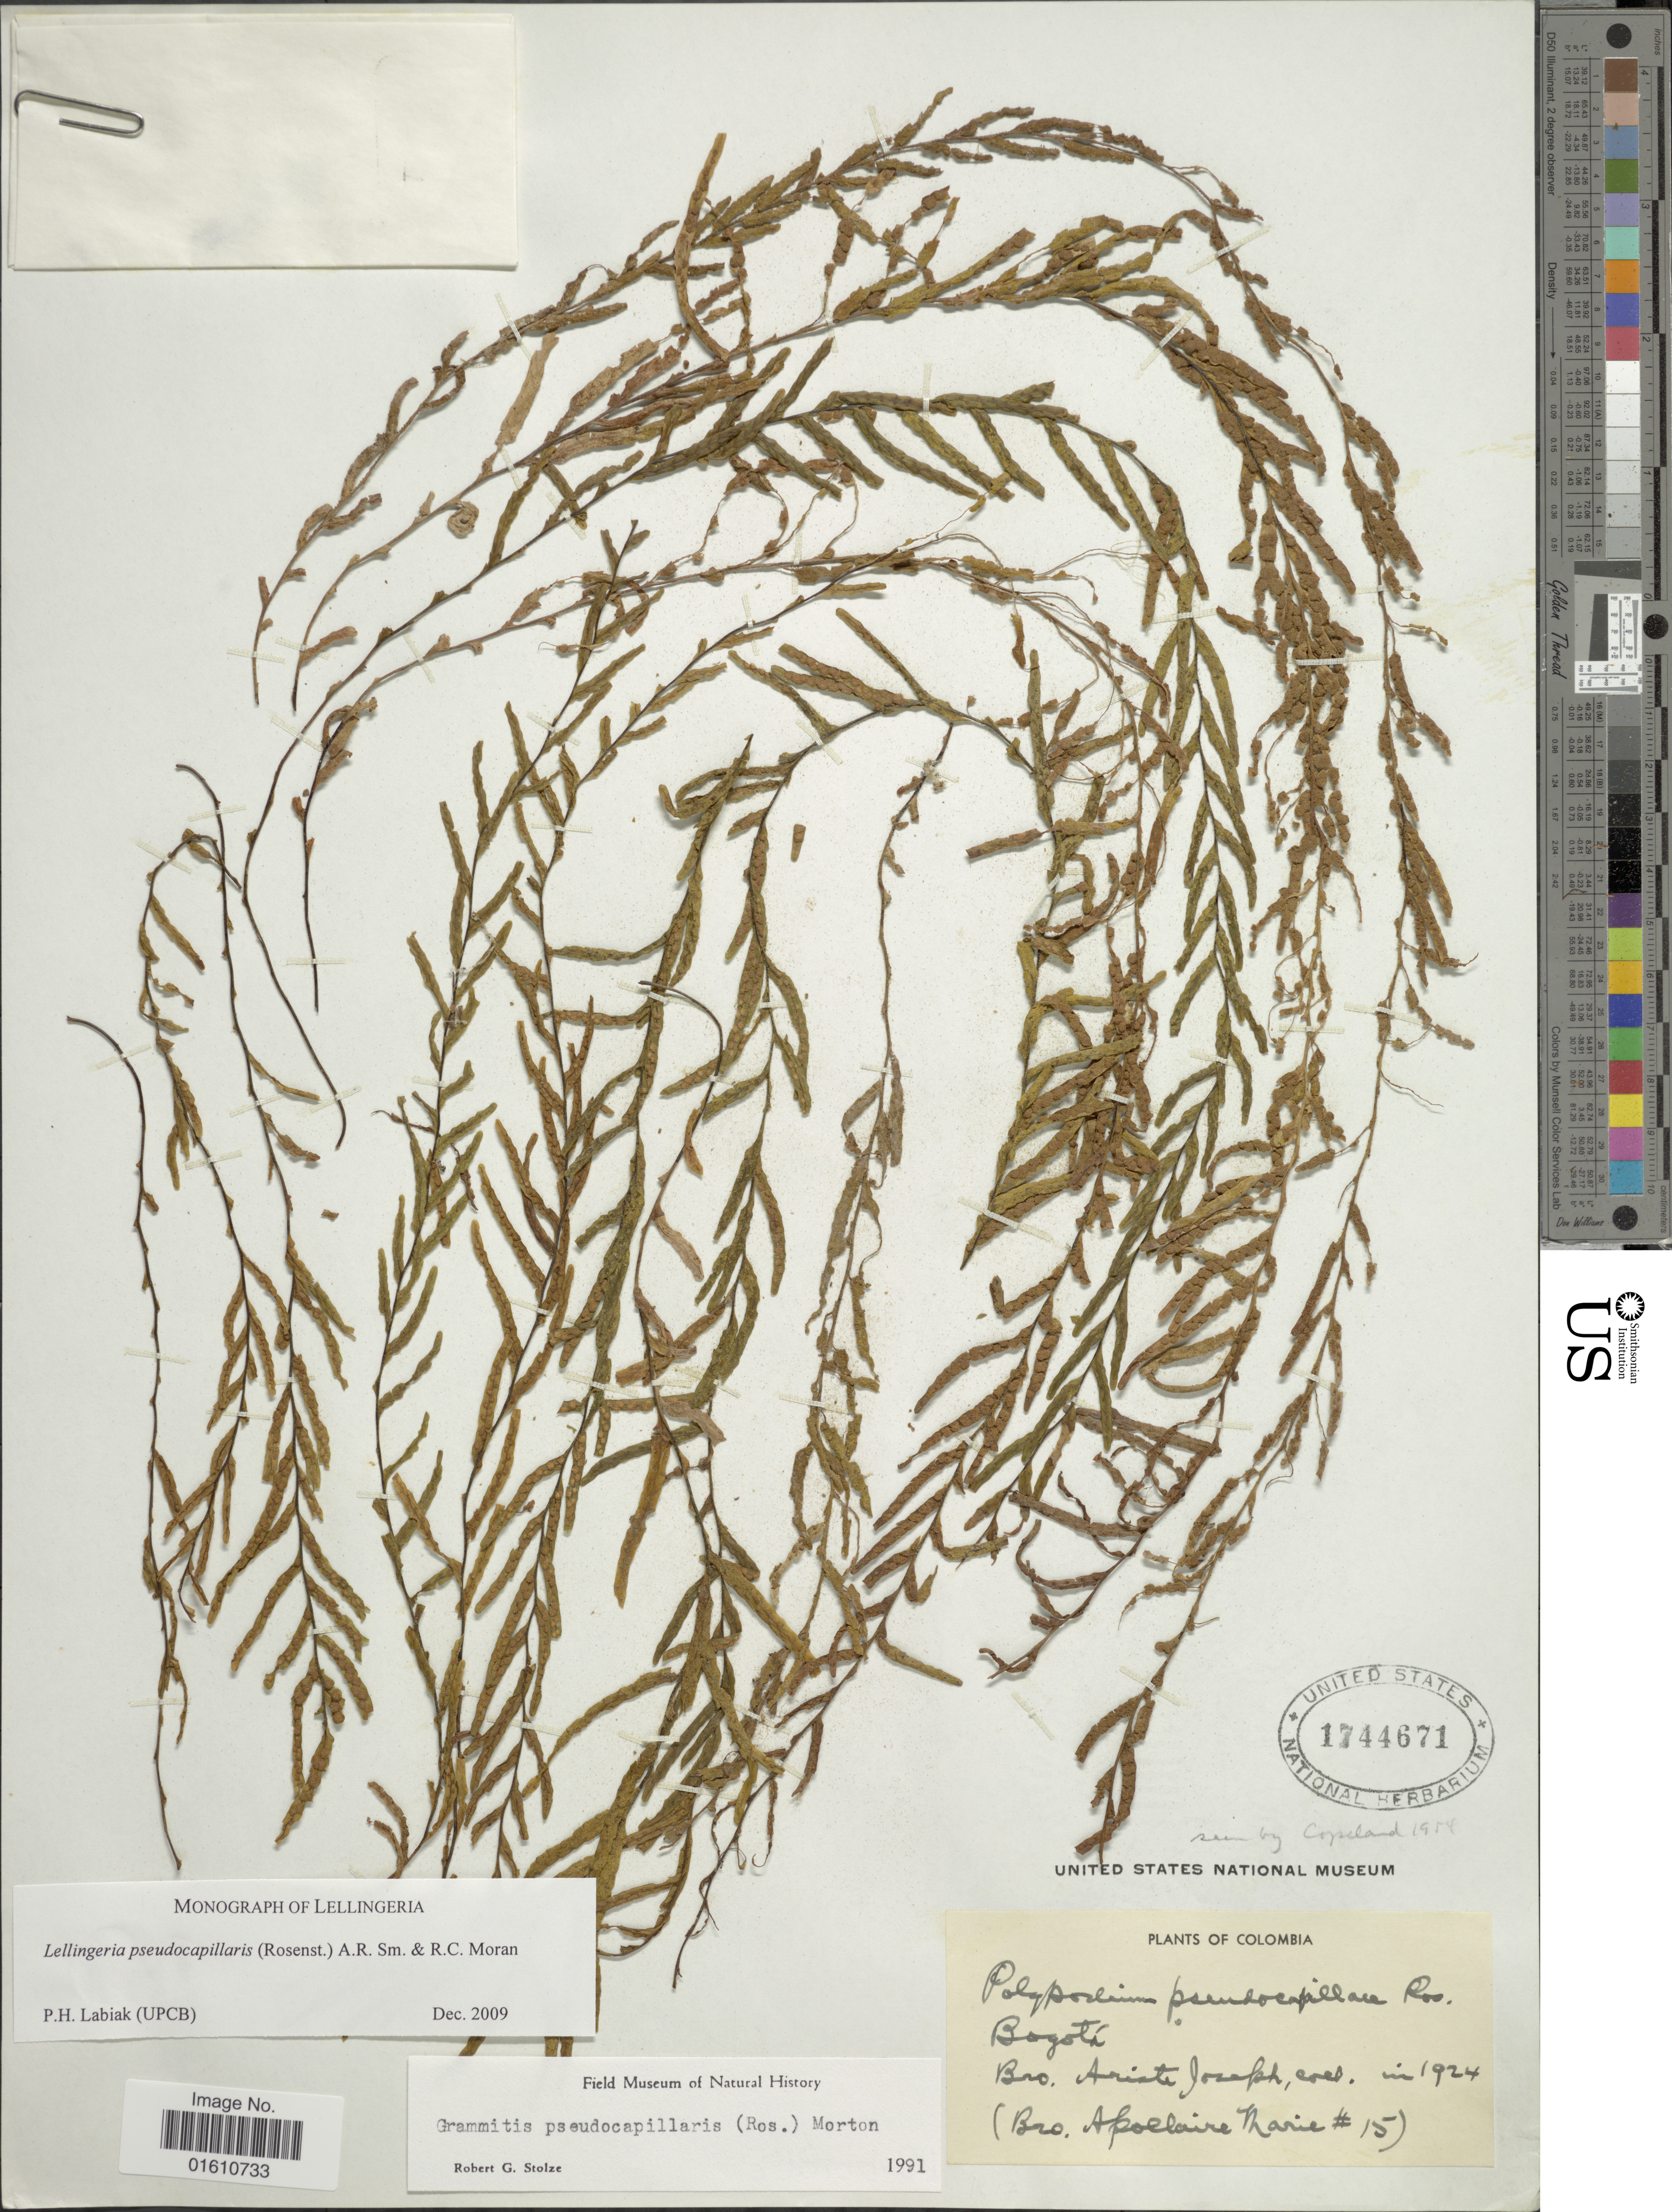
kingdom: Plantae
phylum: Tracheophyta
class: Polypodiopsida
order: Polypodiales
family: Polypodiaceae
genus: Lellingeria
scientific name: Lellingeria pseudocapillaris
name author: (Rosenst.) A.R. Sm. & R.C. Moran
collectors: Bro. Apollinaire & Bro. Ariste-Joseph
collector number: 15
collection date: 1924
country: Colombia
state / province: Bogota D.C.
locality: Bogota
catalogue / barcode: US 1744671